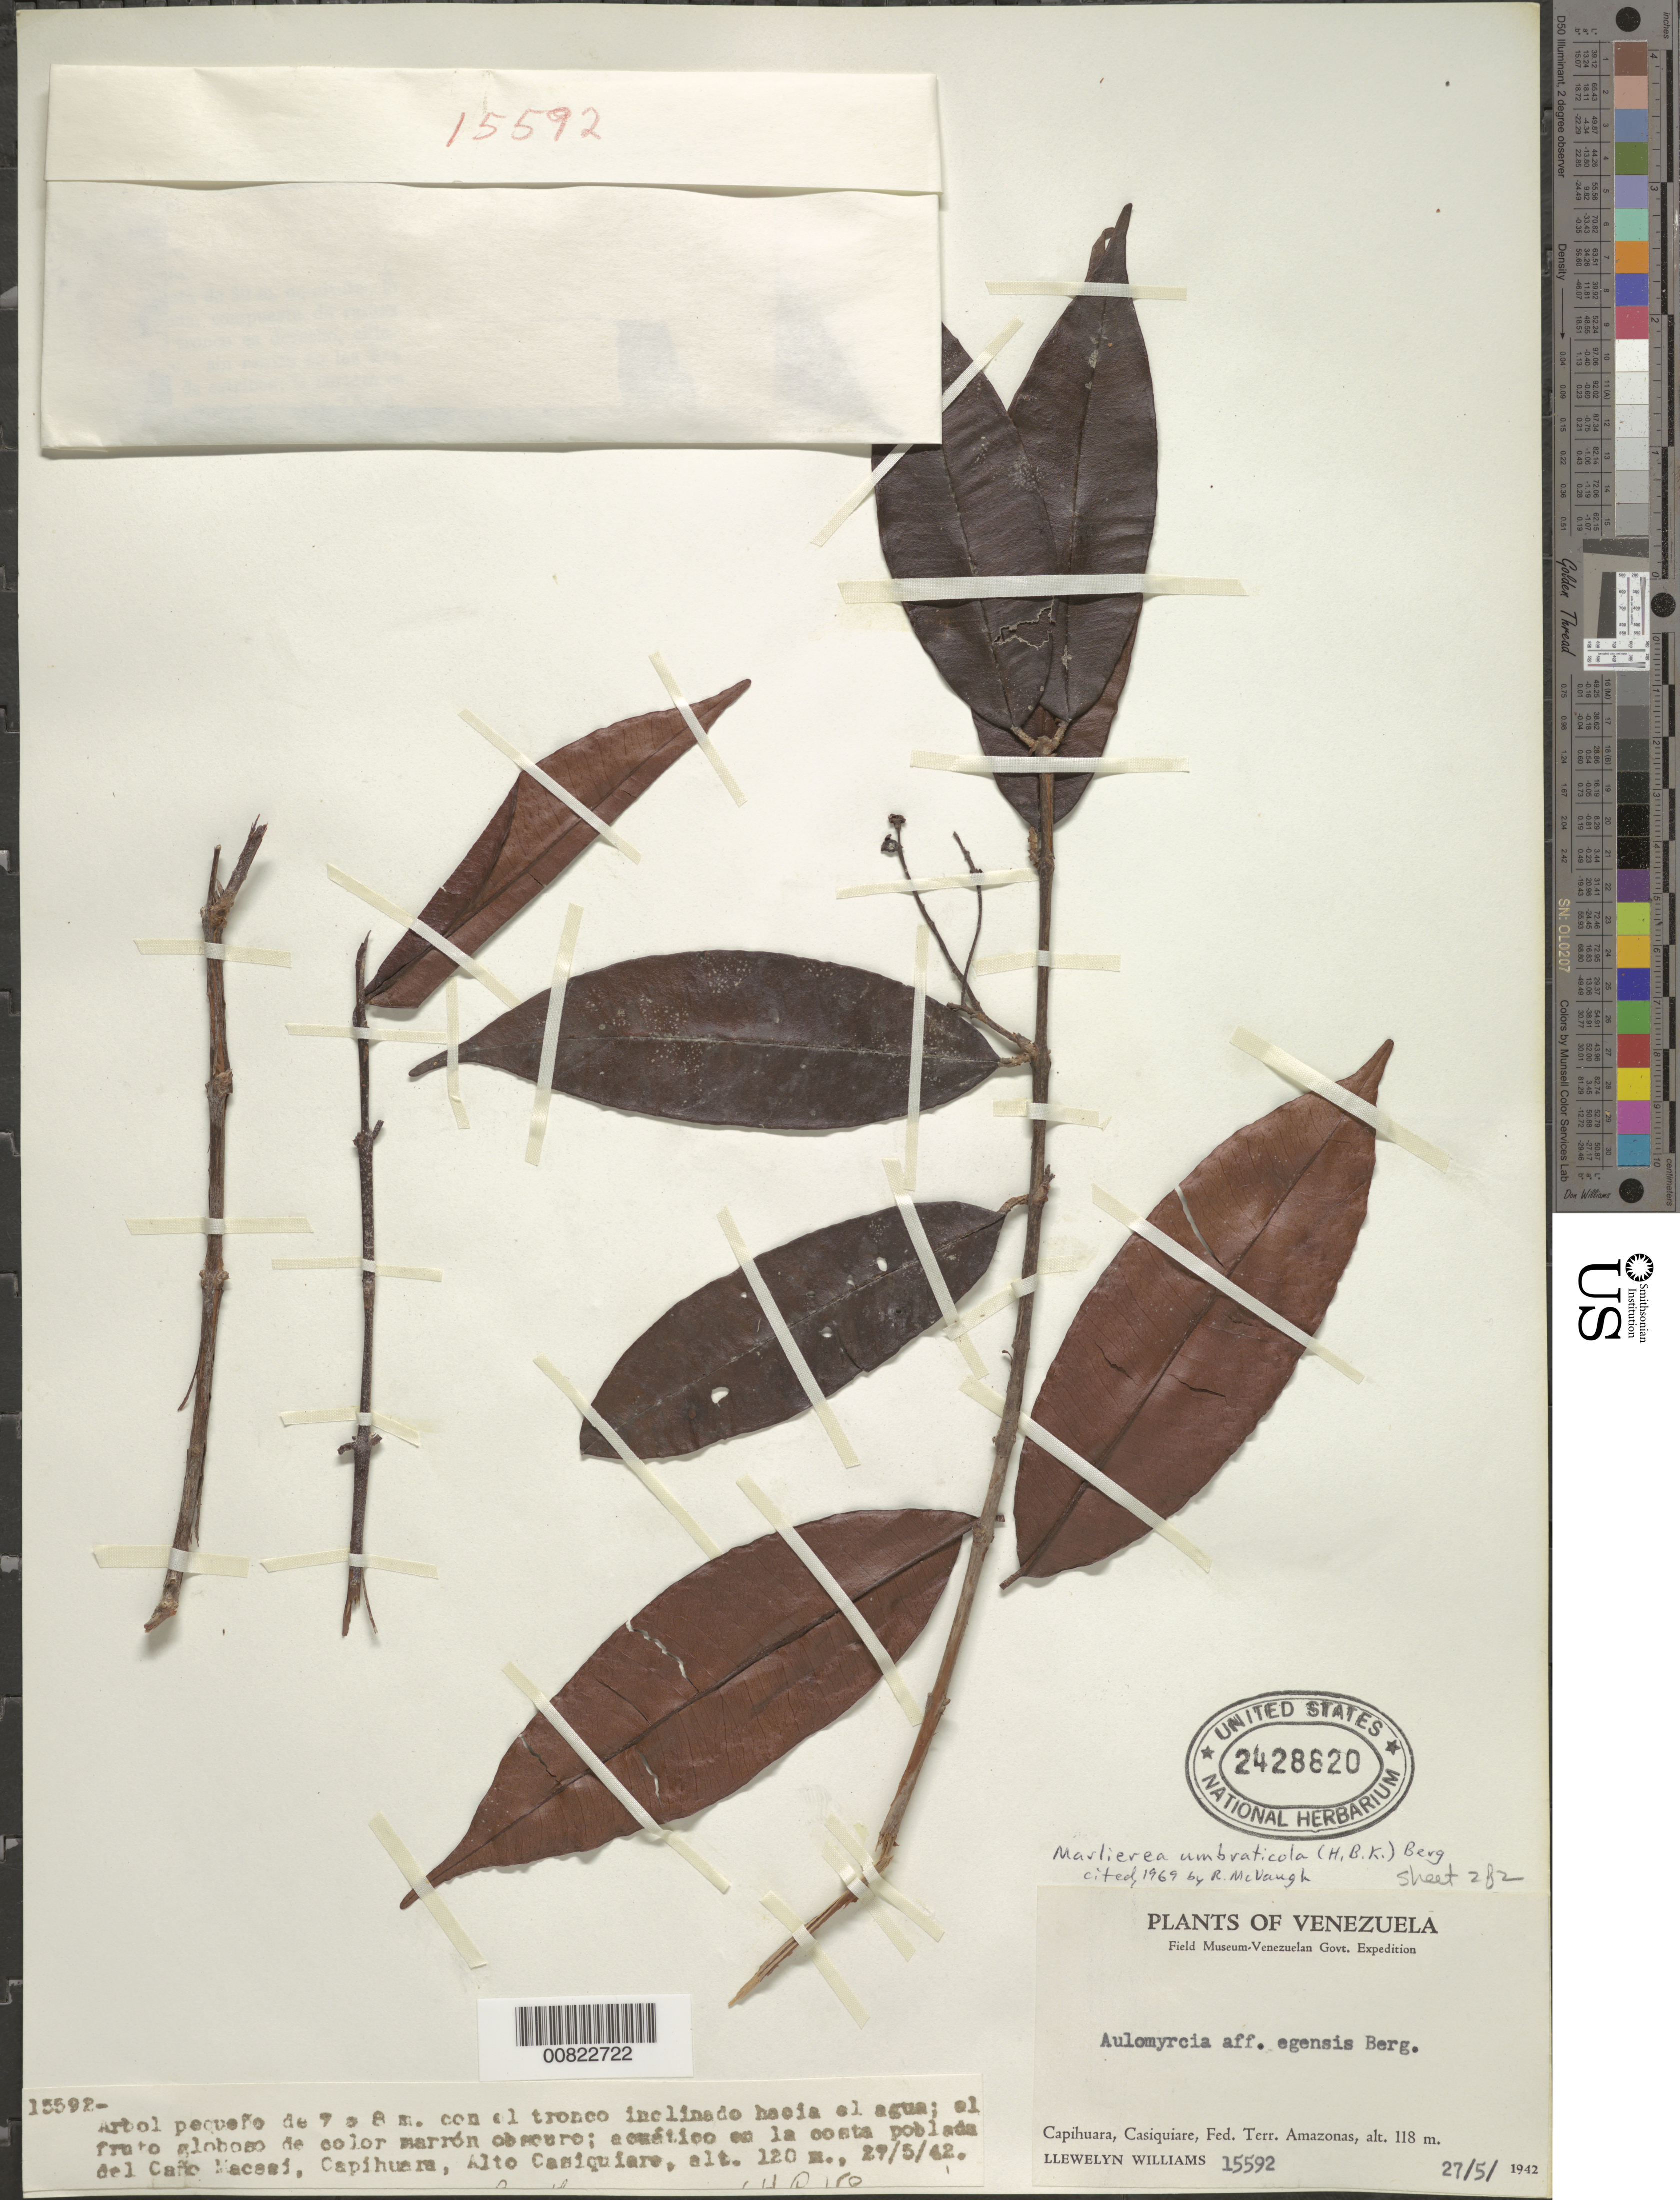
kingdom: Plantae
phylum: Tracheophyta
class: Magnoliopsida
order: Myrtales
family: Myrtaceae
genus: Myrcia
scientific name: Myrcia umbraticola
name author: (Kunth) E. Lucas & C.E. Wilson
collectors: Ll. Williams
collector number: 15595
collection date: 1942-05-27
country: Venezuela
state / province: Amazonas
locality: Capihuara, Casiquiare, Fed. Terr. Amazonas.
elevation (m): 118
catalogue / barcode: US 2428820